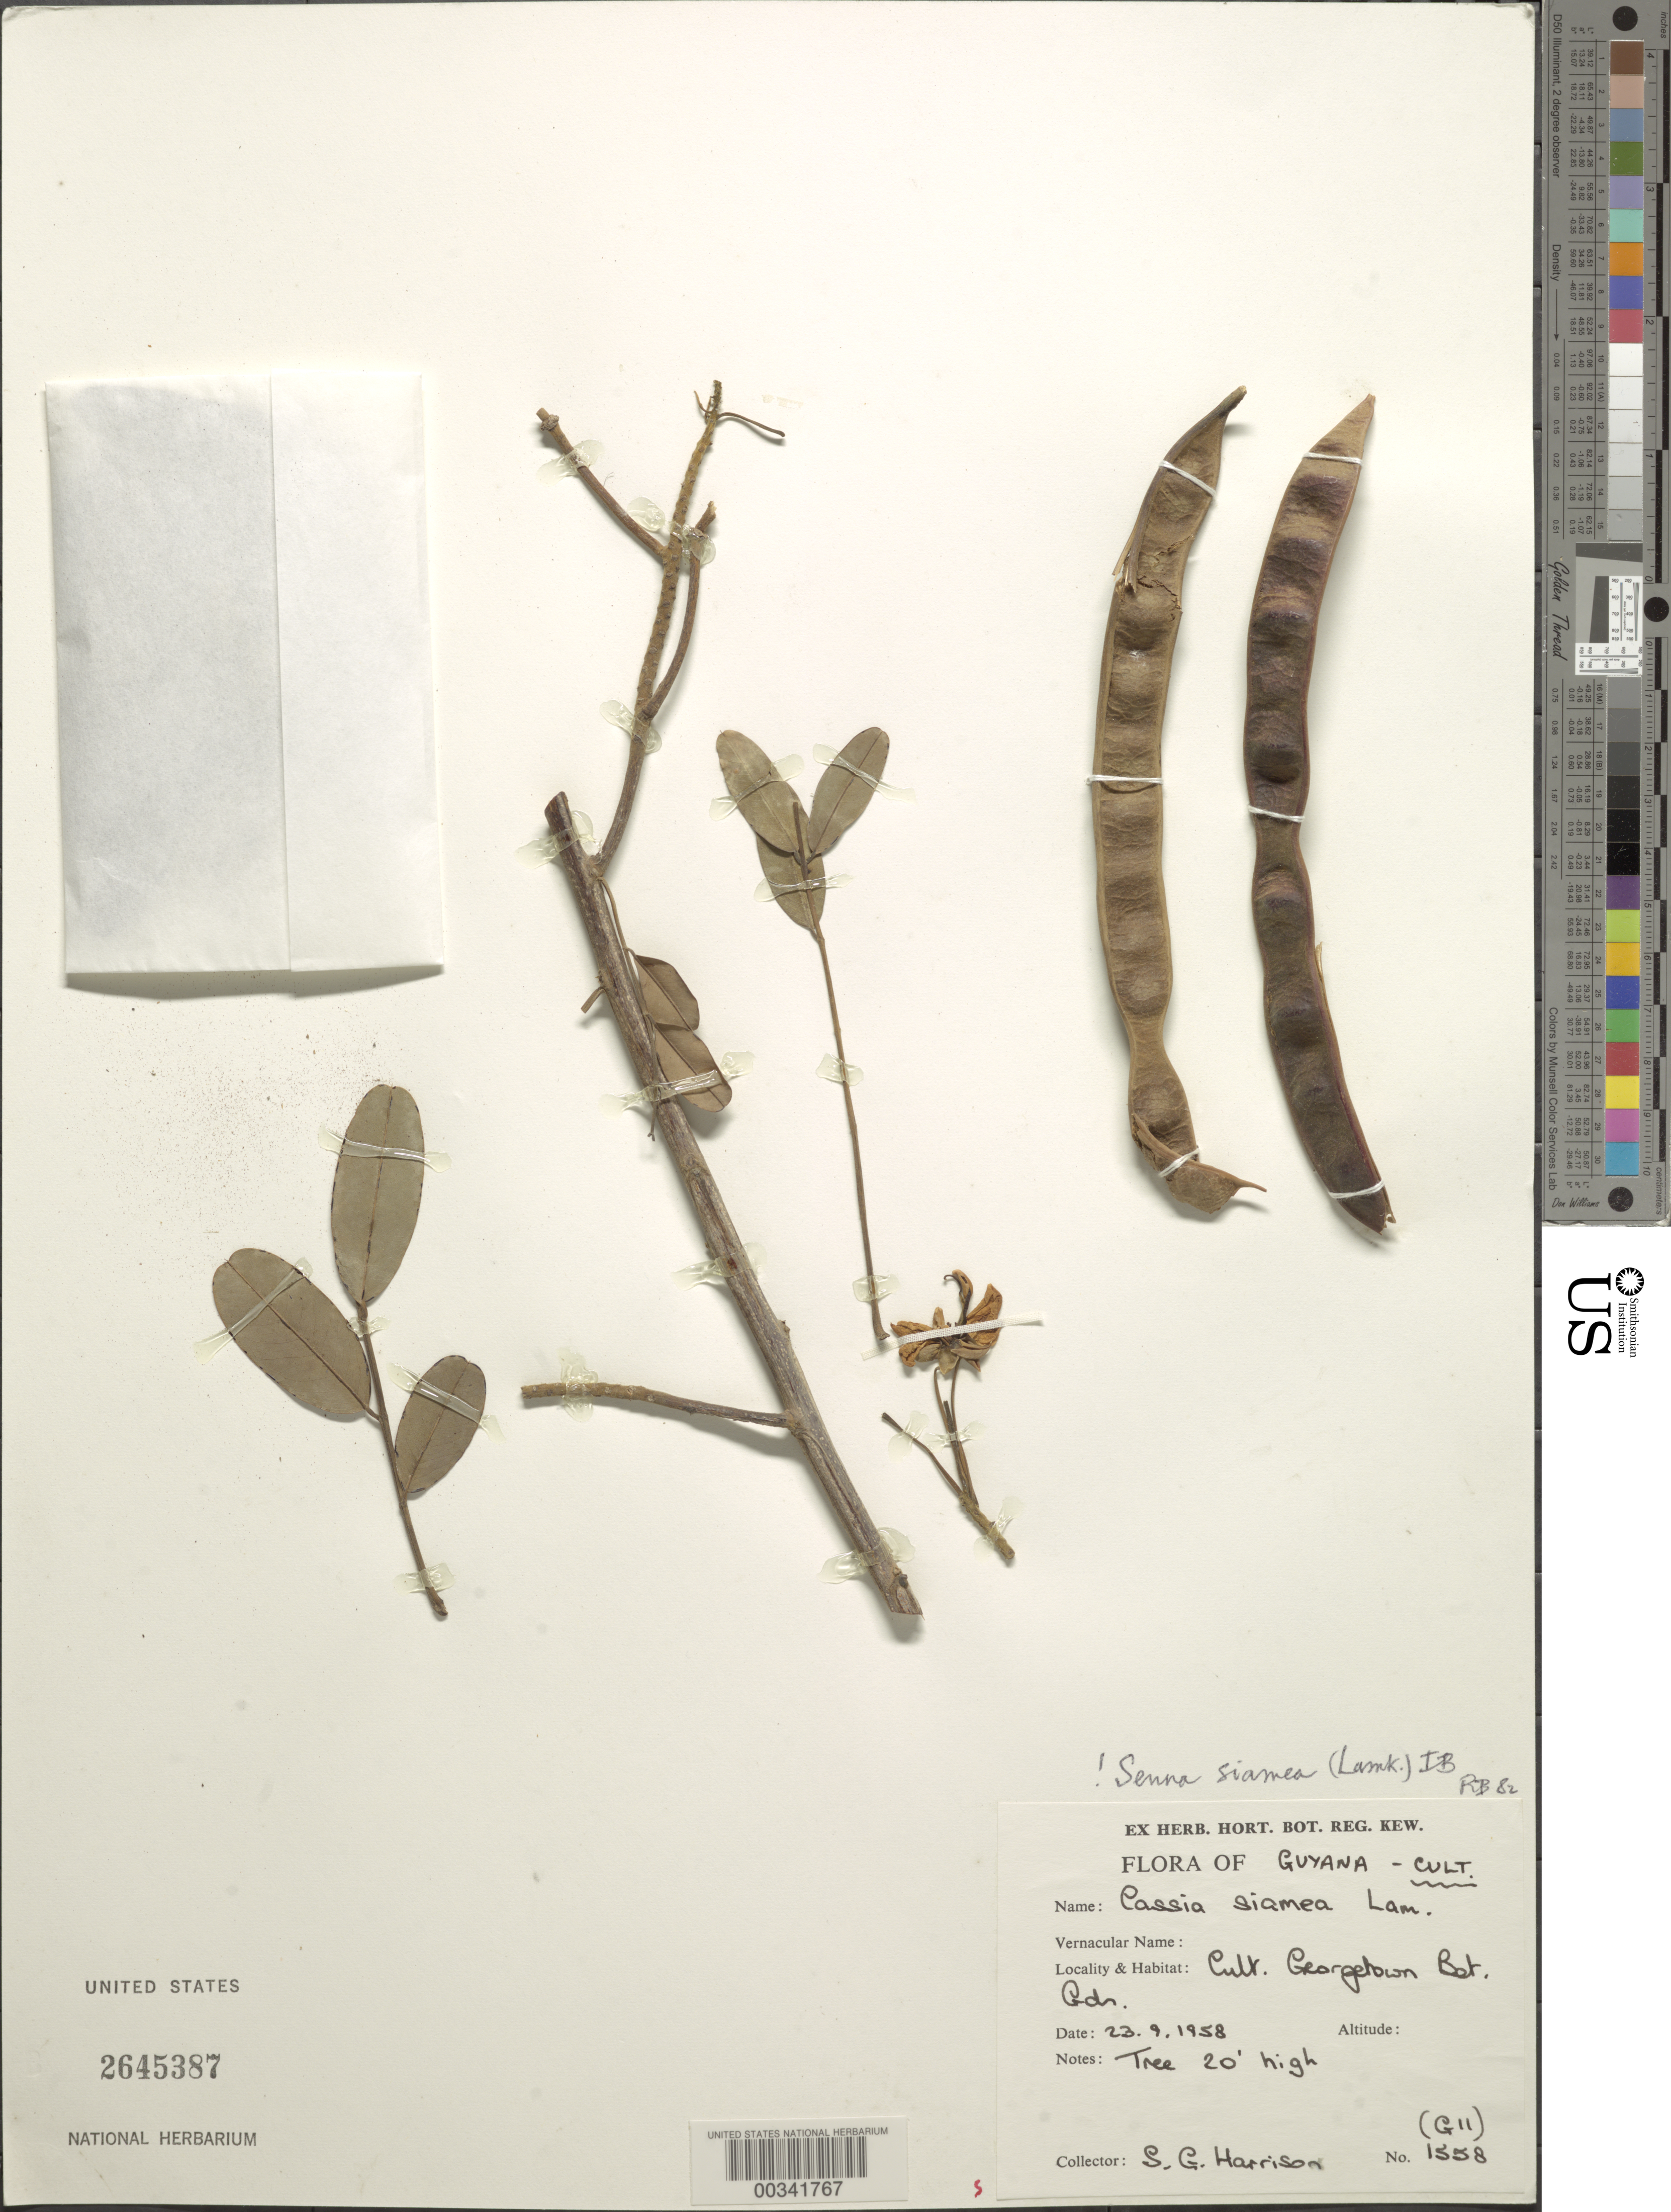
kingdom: Plantae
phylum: Tracheophyta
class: Magnoliopsida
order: Fabales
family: Fabaceae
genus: Senna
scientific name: Senna siamea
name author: (Lam.) H.S. Irwin & Barneby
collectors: S. G. Harrison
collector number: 1558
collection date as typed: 23 Sep 1958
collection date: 1958-09-23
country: Guyana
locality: Georgetown botanical garden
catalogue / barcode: US 2645387